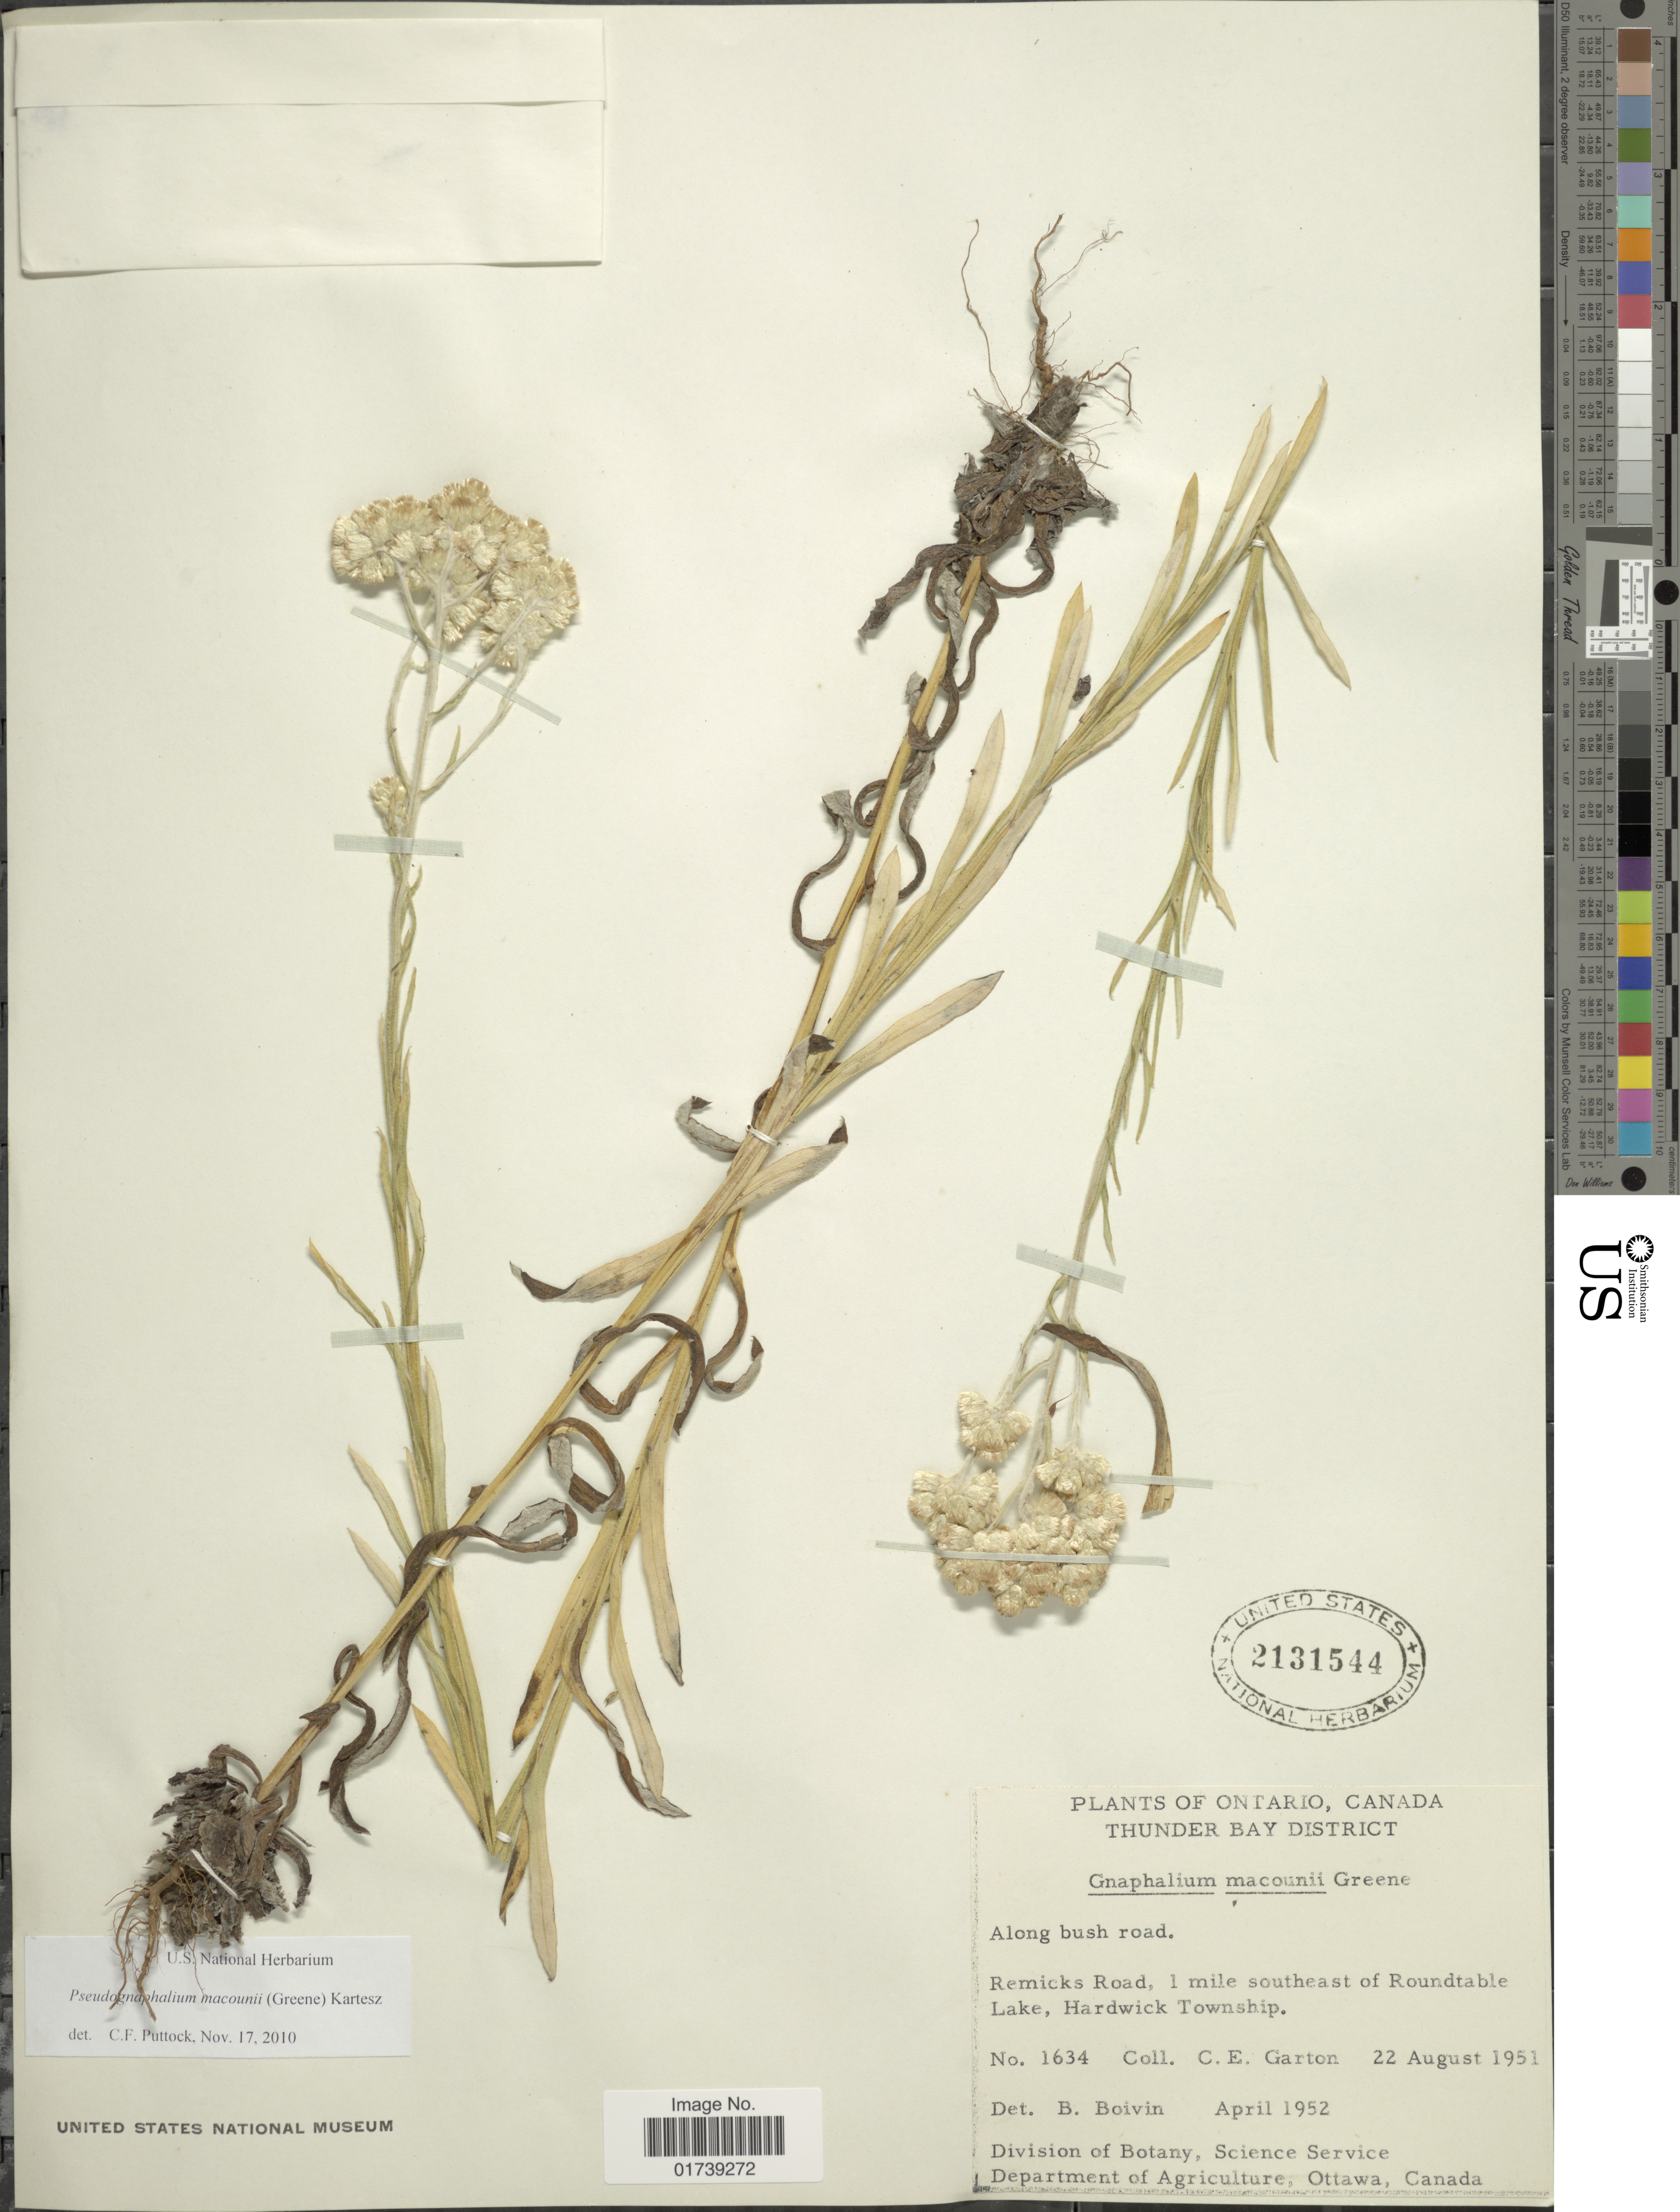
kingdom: Plantae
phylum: Tracheophyta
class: Magnoliopsida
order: Asterales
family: Asteraceae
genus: Pseudognaphalium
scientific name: Pseudognaphalium macounii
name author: (Greene) Kartesz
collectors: C. E. Garton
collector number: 1634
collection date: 1951-08-22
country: Canada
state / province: Ontario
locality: Thunder Bay District, Remicks Road, 1 mile southeast of Roundtable Lake, Hardwick Township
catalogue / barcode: US 2131544